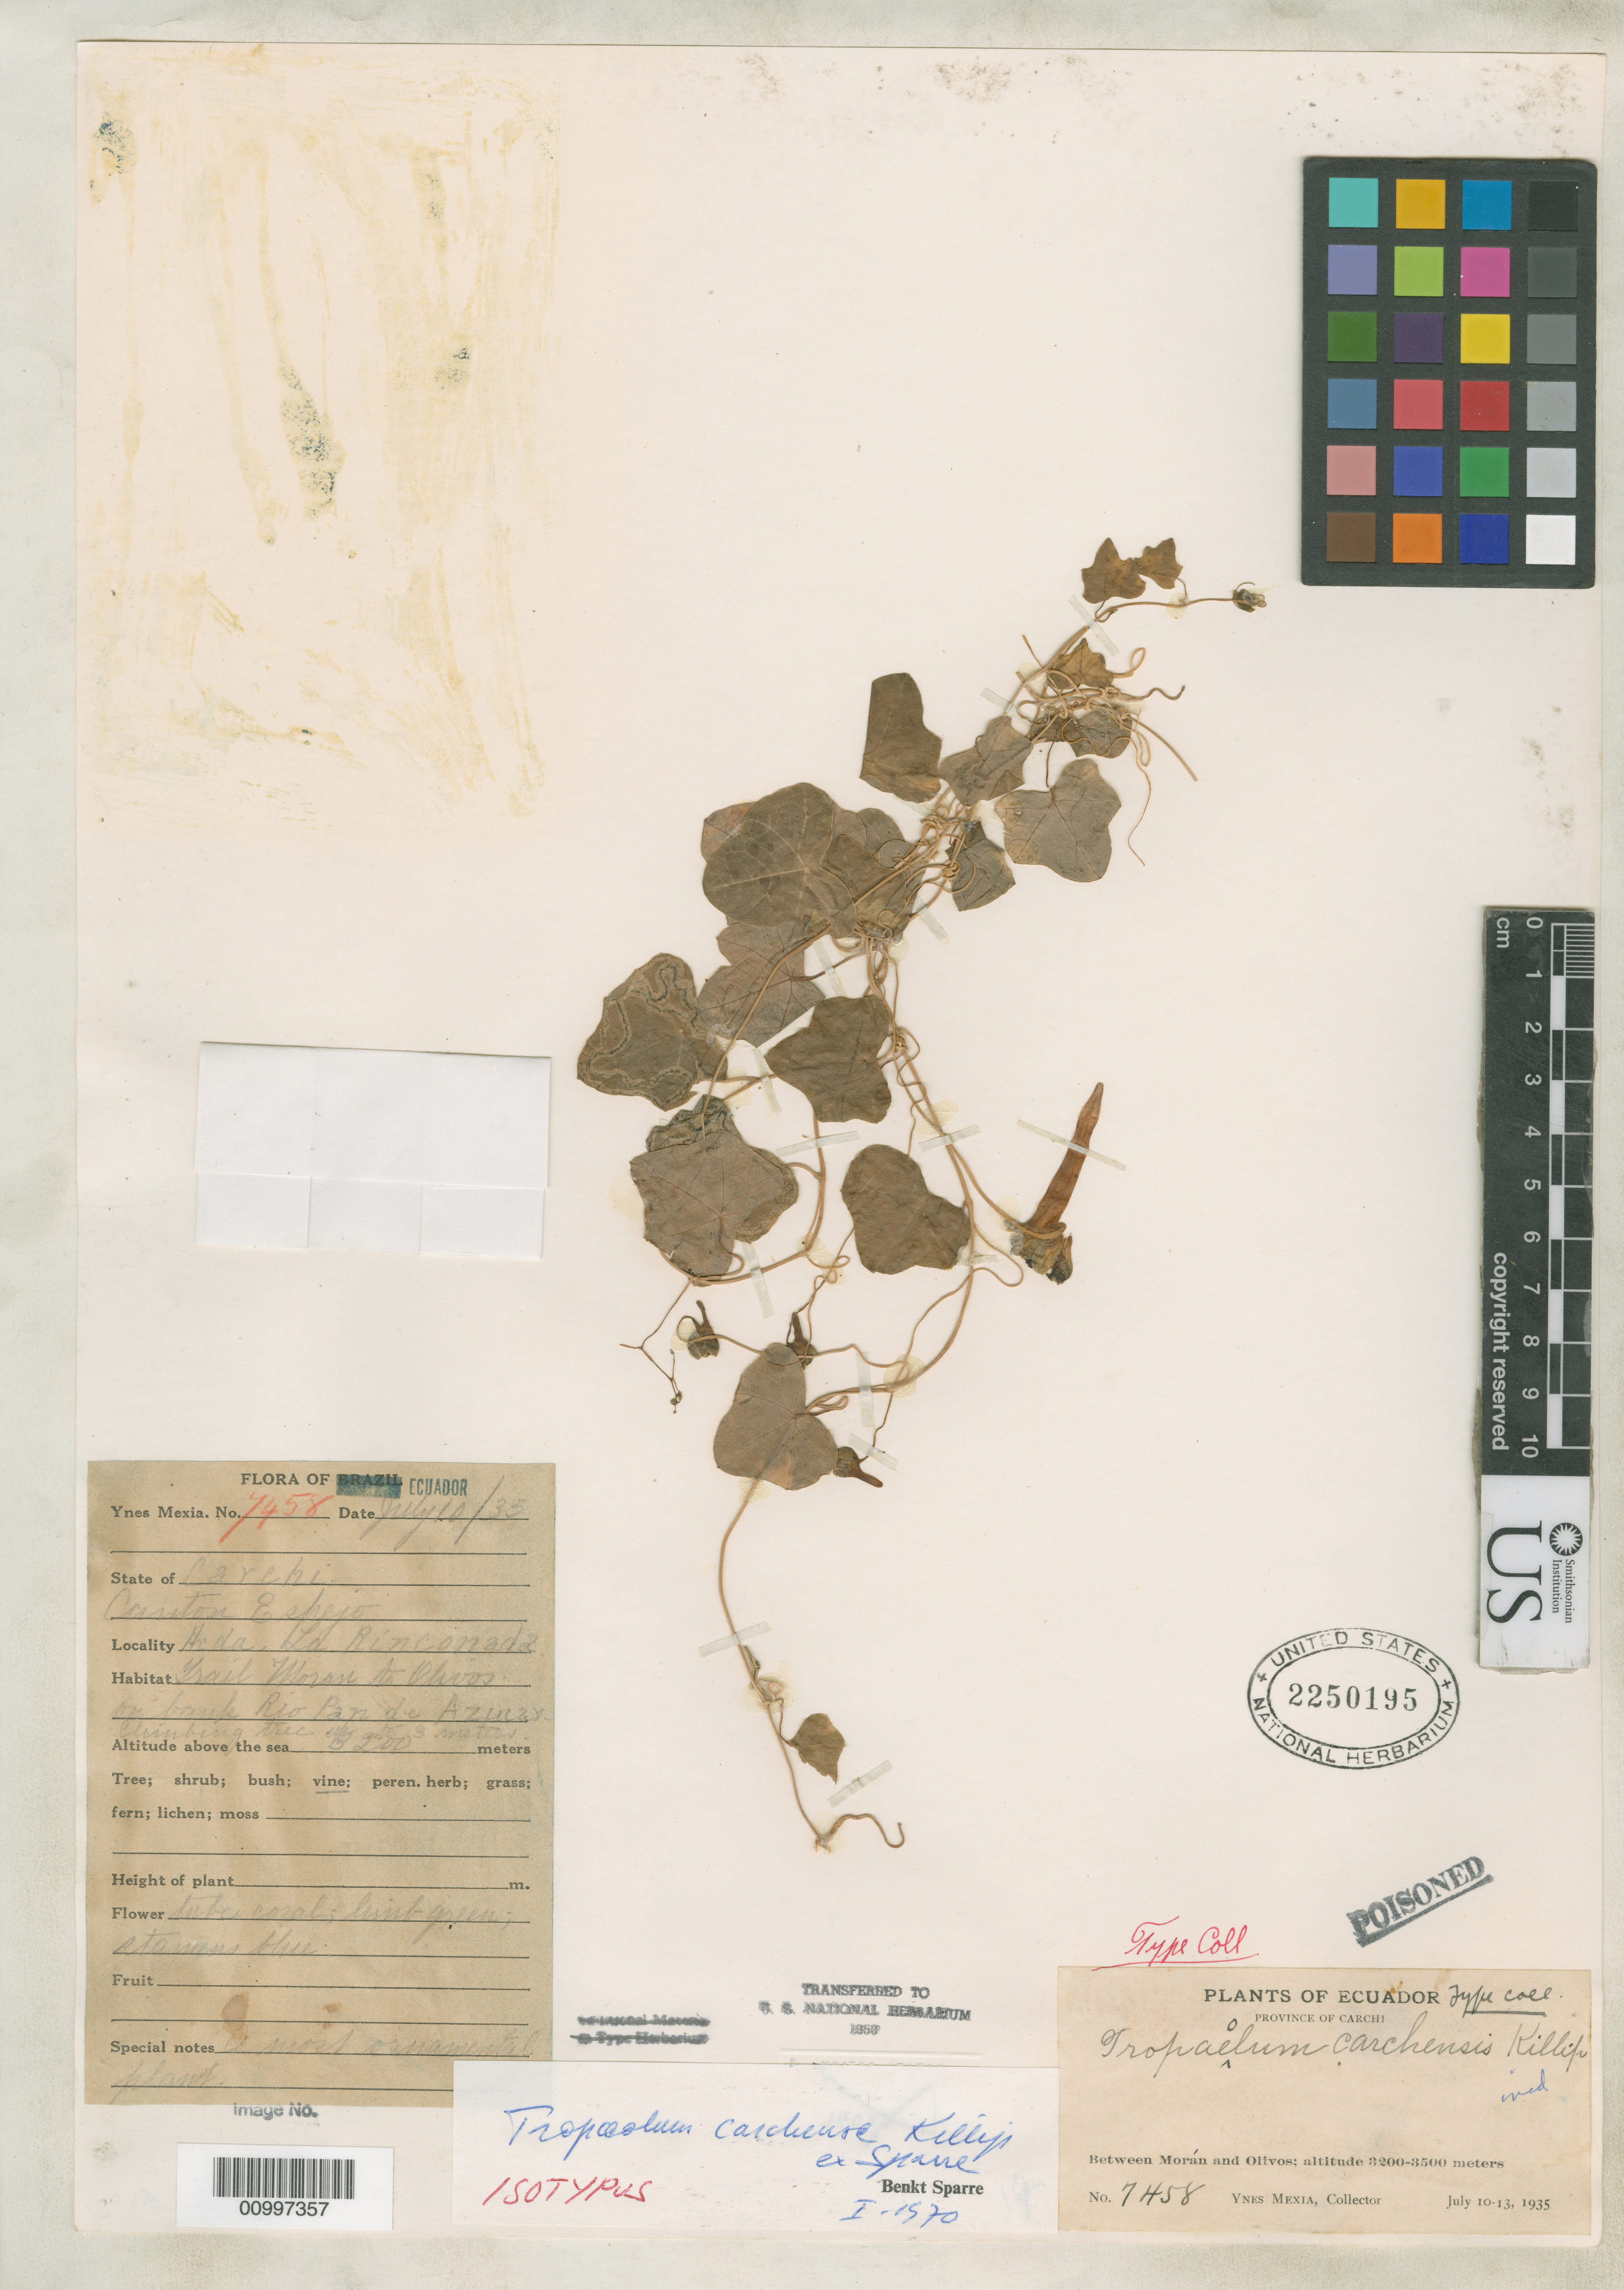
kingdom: Plantae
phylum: Tracheophyta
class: Magnoliopsida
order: Brassicales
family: Tropaeolaceae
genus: Tropaeolum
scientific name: Tropaeolum carchense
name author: Killip ex Sparre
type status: Isotype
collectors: Y. Mexia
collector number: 7458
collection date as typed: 10 Jul 1935 to 13 Jul 1935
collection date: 1935-07-10/1935-07-13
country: Ecuador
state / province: Carchi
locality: Between Moran and Olivos.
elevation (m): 3200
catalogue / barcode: US 2250195